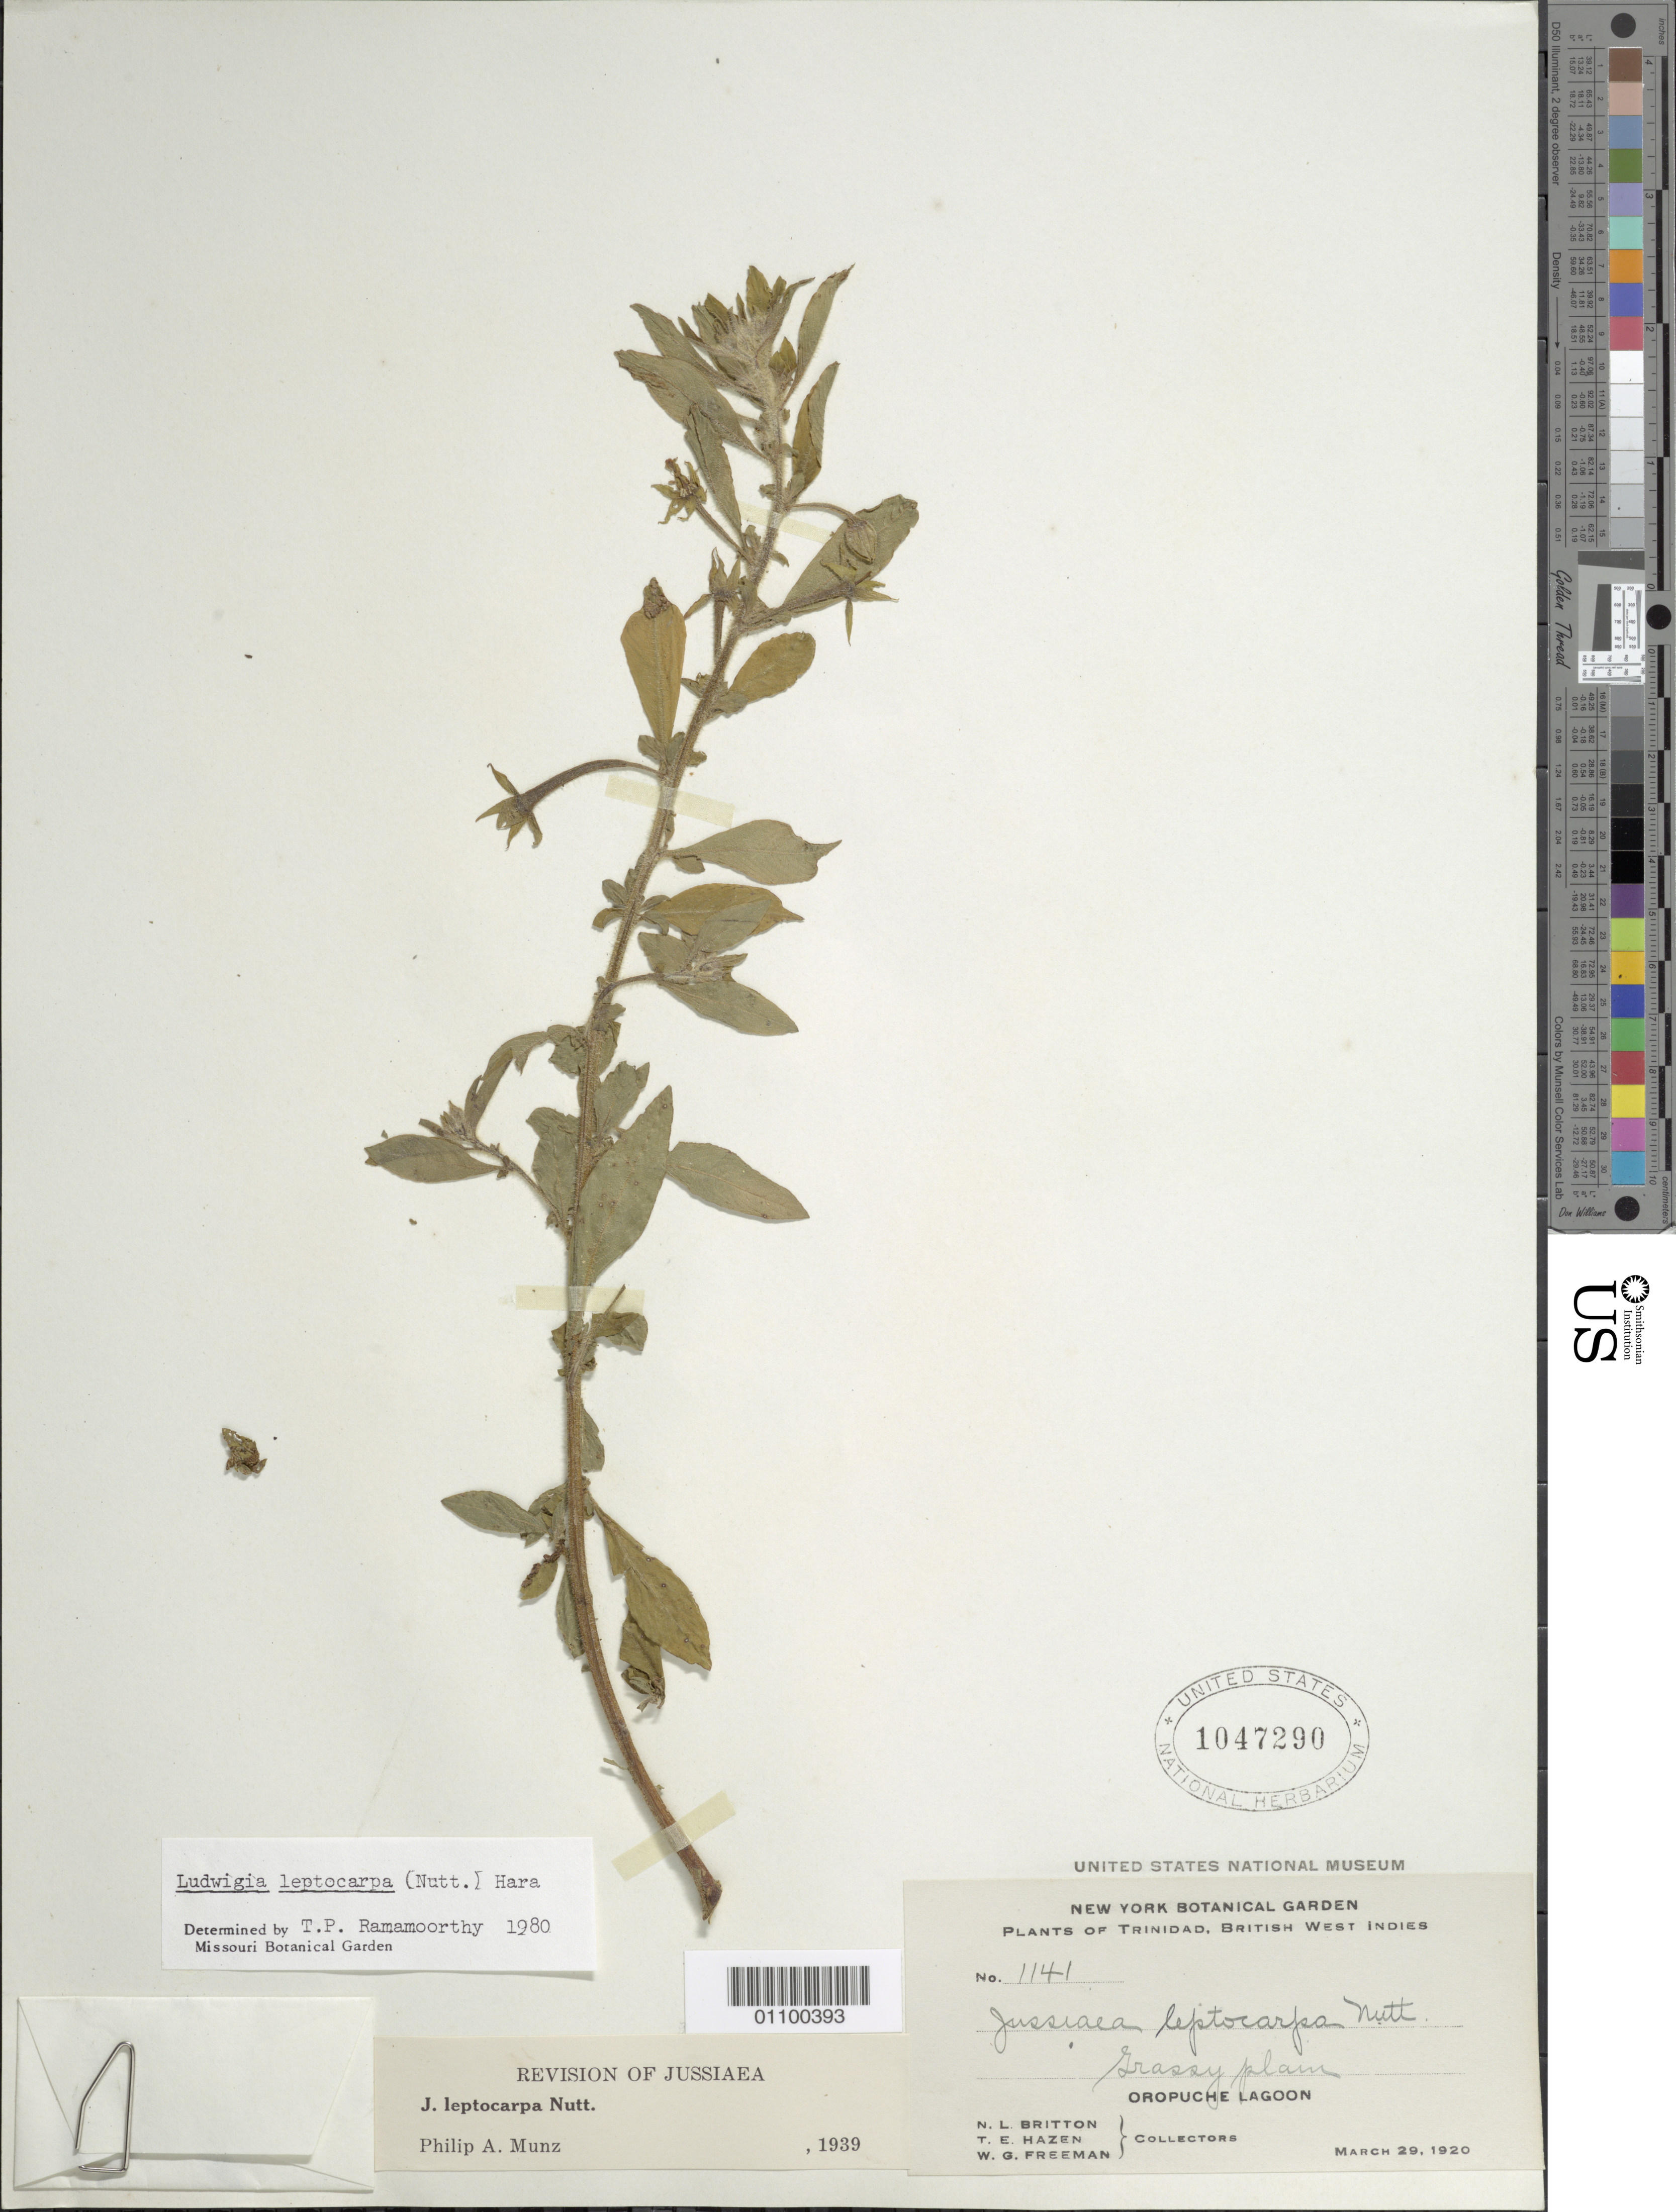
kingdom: Plantae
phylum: Tracheophyta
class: Magnoliopsida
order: Myrtales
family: Onagraceae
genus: Ludwigia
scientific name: Ludwigia leptocarpa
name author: (Nutt.) H. Hara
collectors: T. E. Hazen & J. Freeman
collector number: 1141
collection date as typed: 29 Mar 1920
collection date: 1920-03-29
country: Trinidad and Tobago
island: Trinidad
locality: Oropuche Lagoon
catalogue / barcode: US 1047290